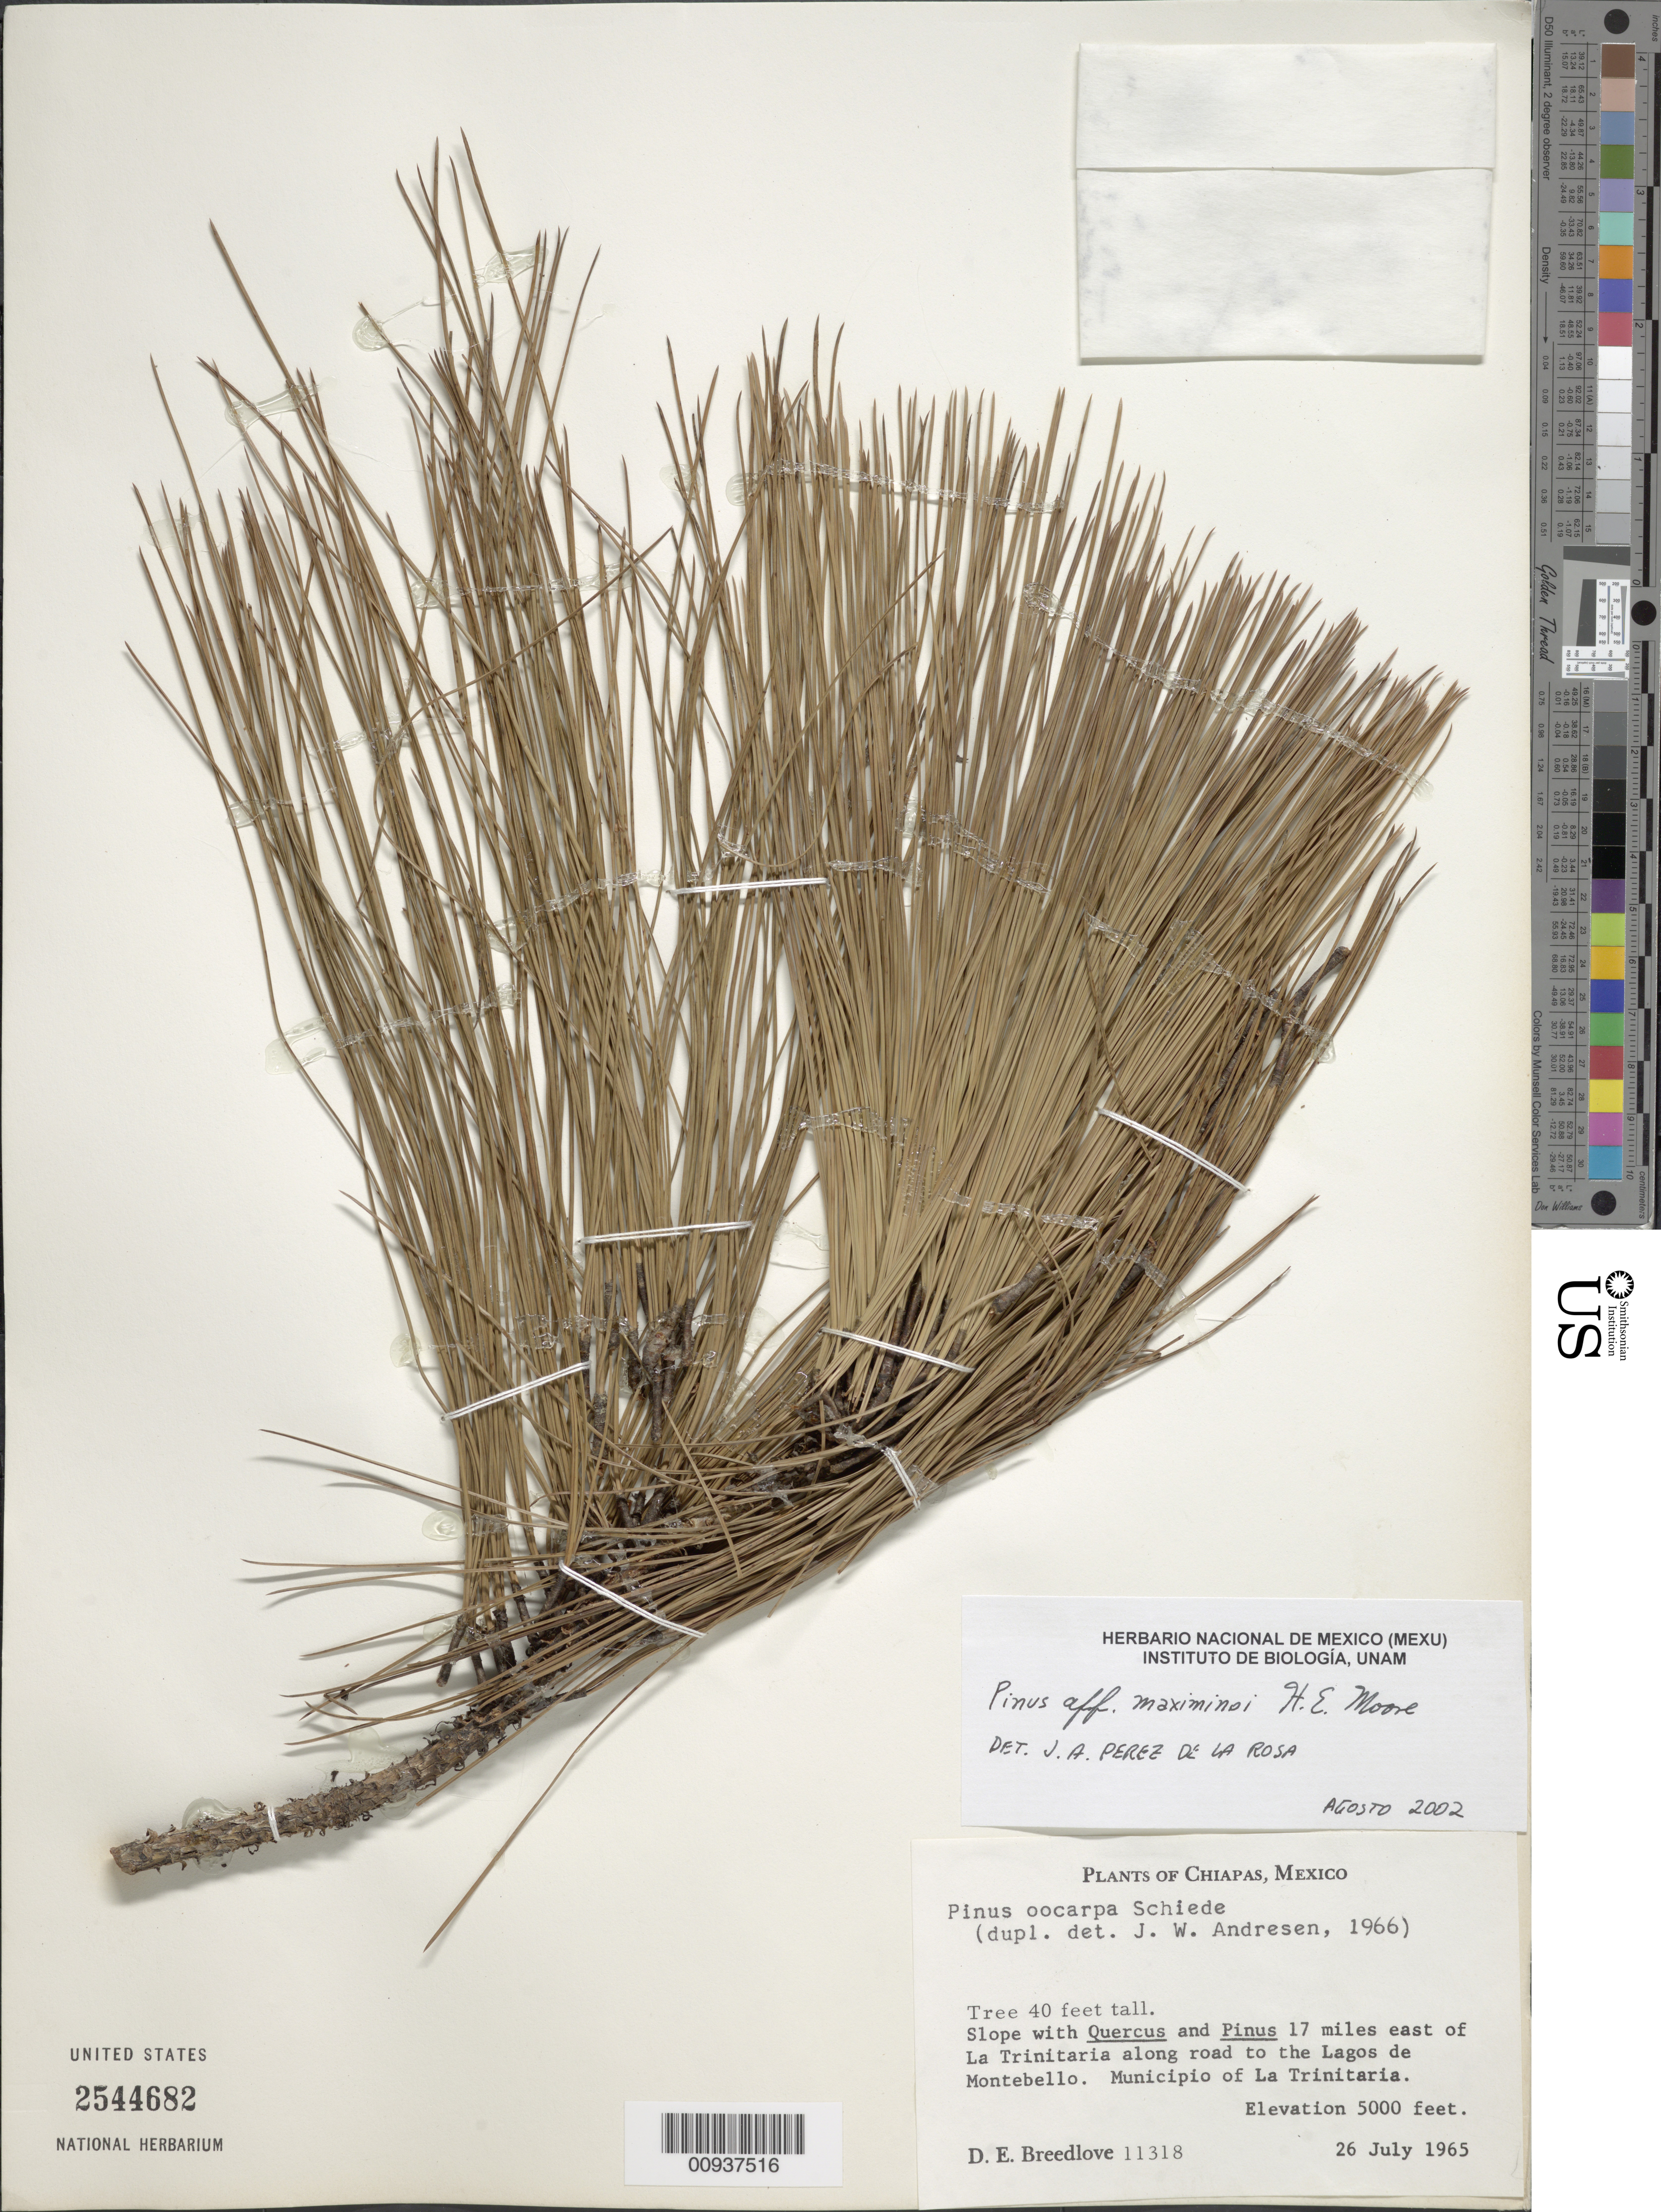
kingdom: Plantae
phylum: Tracheophyta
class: Pinopsida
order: Pinales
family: Pinaceae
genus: Pinus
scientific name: Pinus maximinoi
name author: H.E. Moore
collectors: D. E. Breedlove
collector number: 11318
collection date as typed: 26 Jul 1965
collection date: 1965-07-26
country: Mexico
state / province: Chiapas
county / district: Trinitaria, La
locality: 17 miles east of La Trinitaria along road to the Lagos de Montebello.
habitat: Slope with Quercus and Pinus.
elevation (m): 1524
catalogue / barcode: US 2544682